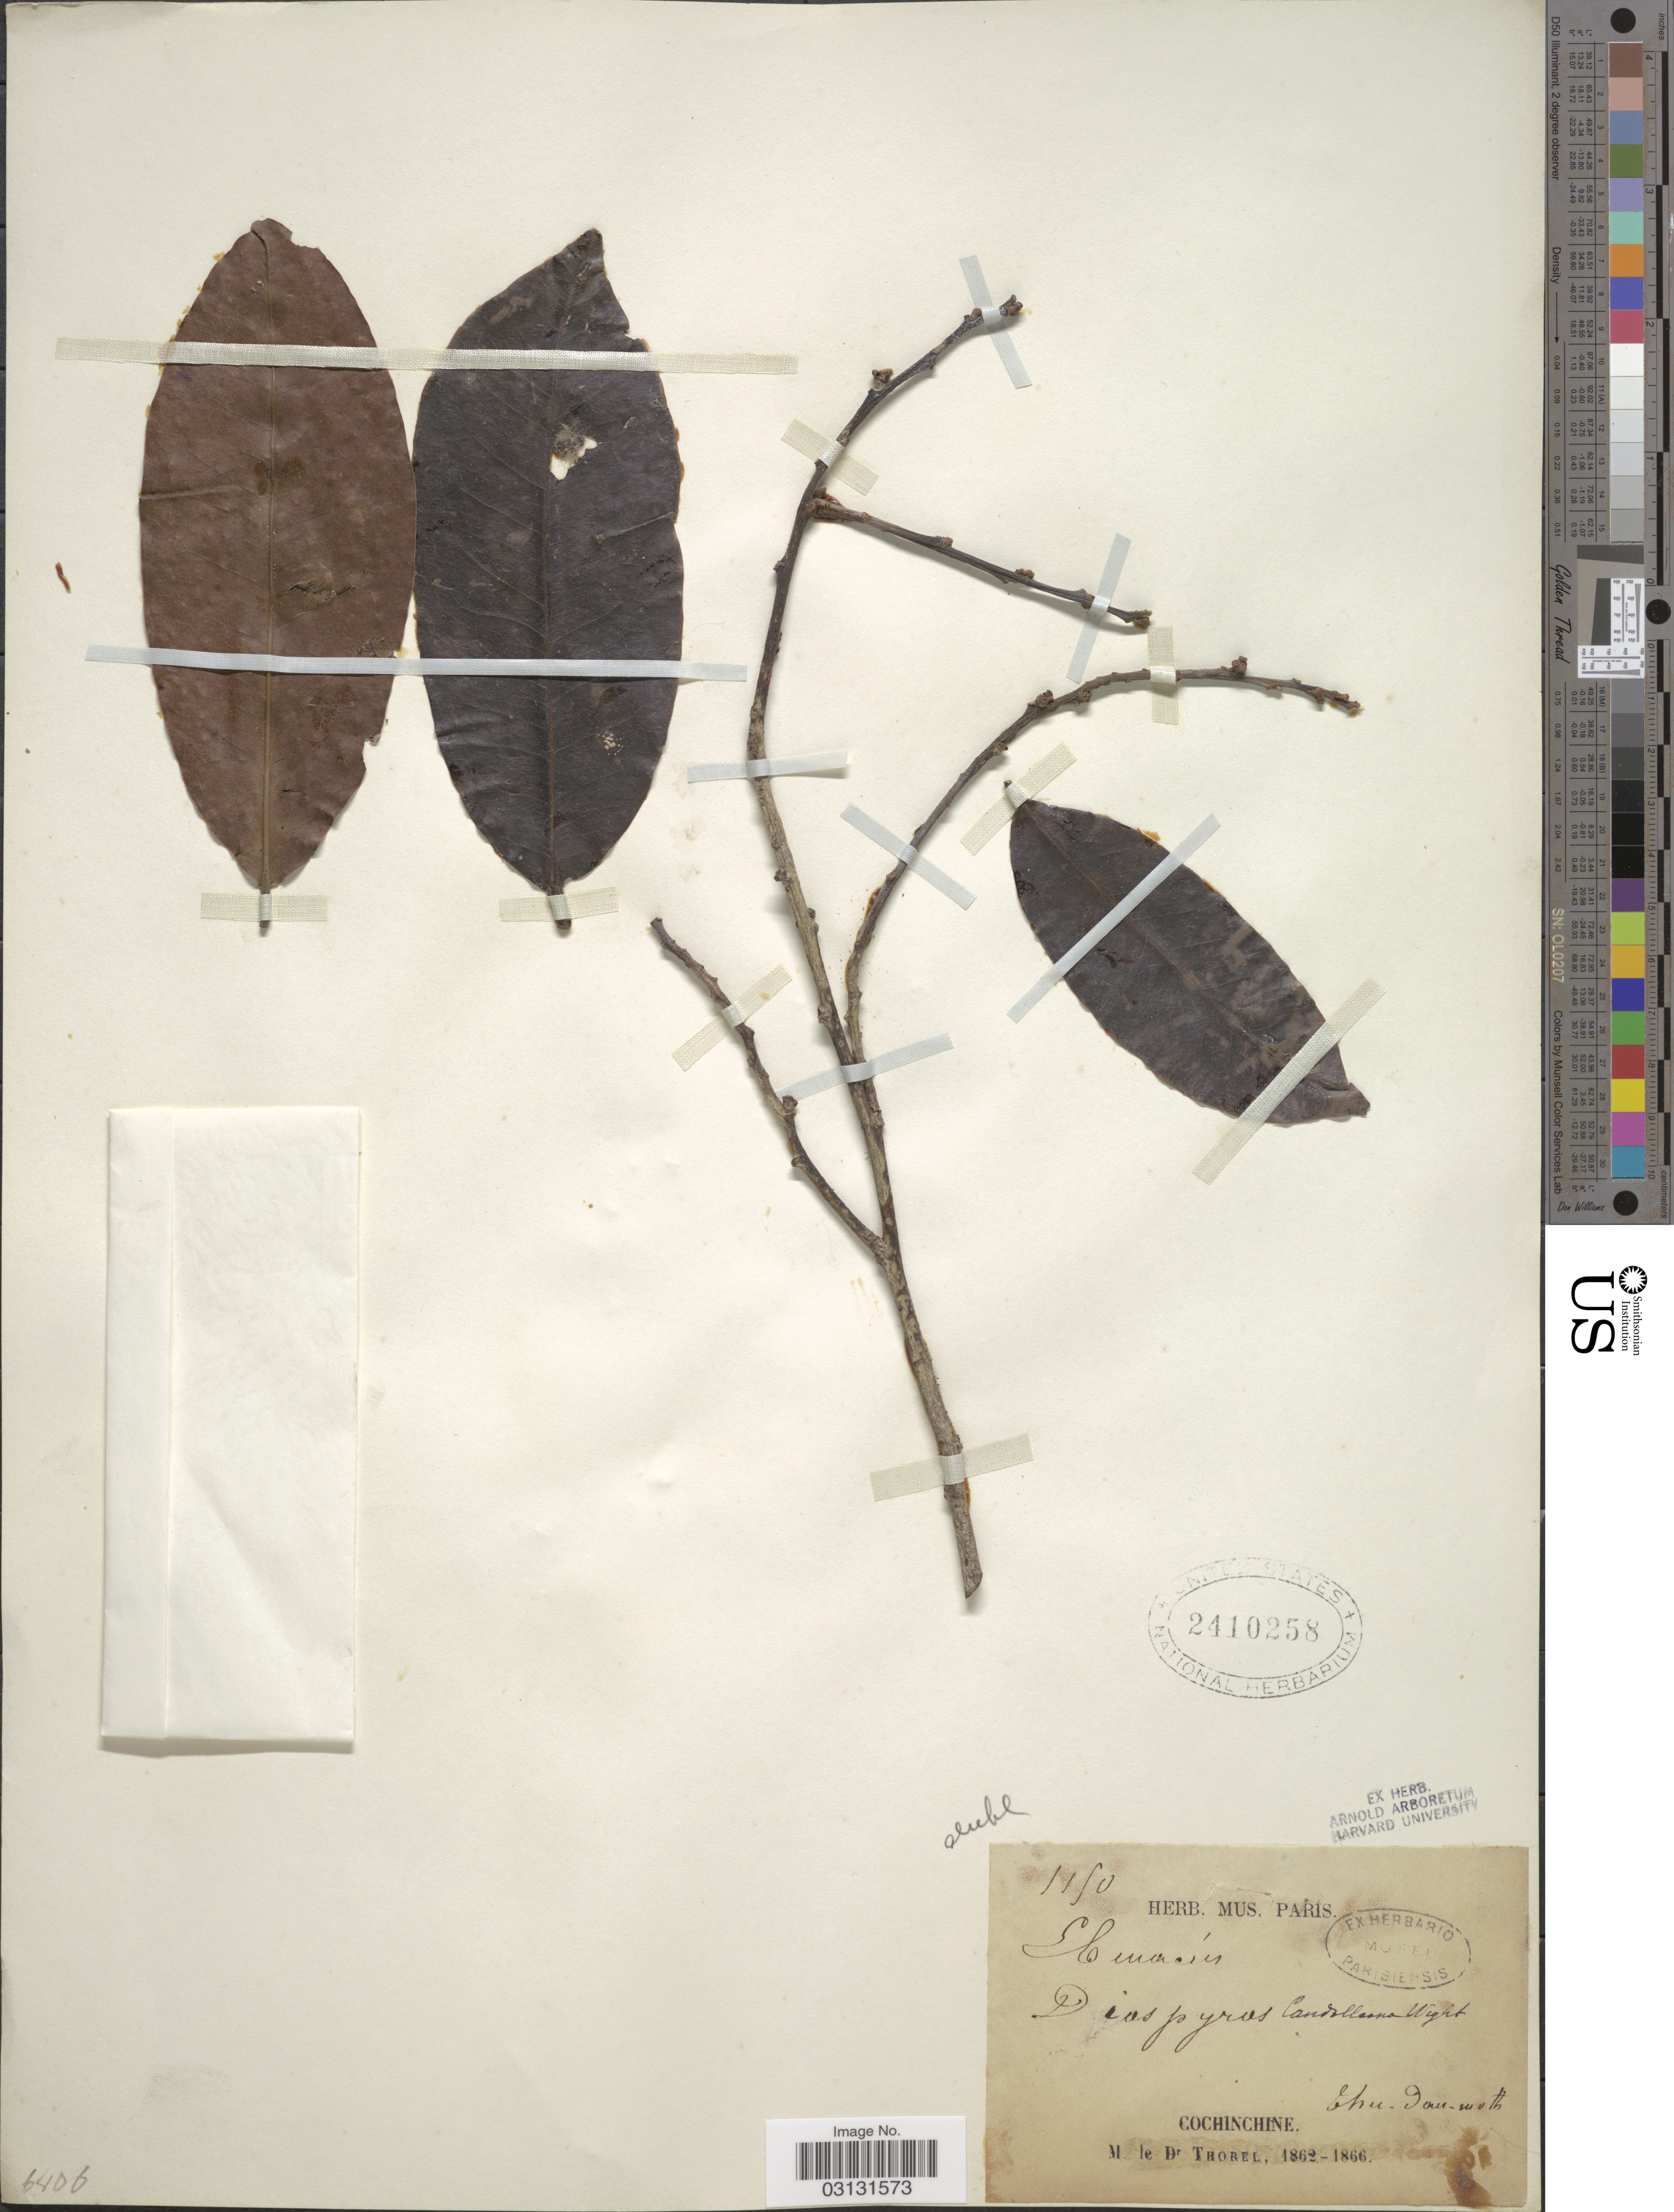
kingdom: Plantae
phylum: Tracheophyta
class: Magnoliopsida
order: Ericales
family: Ebenaceae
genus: Diospyros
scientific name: Diospyros candolleana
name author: Wight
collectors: Thorel, M. "M. [=Monsieur] Thorel" DO NOT USE (error for C. Thorel)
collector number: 1150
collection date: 1862/1866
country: Vietnam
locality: Cochinchine. Thu-Dau-moth.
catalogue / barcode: US 2410258